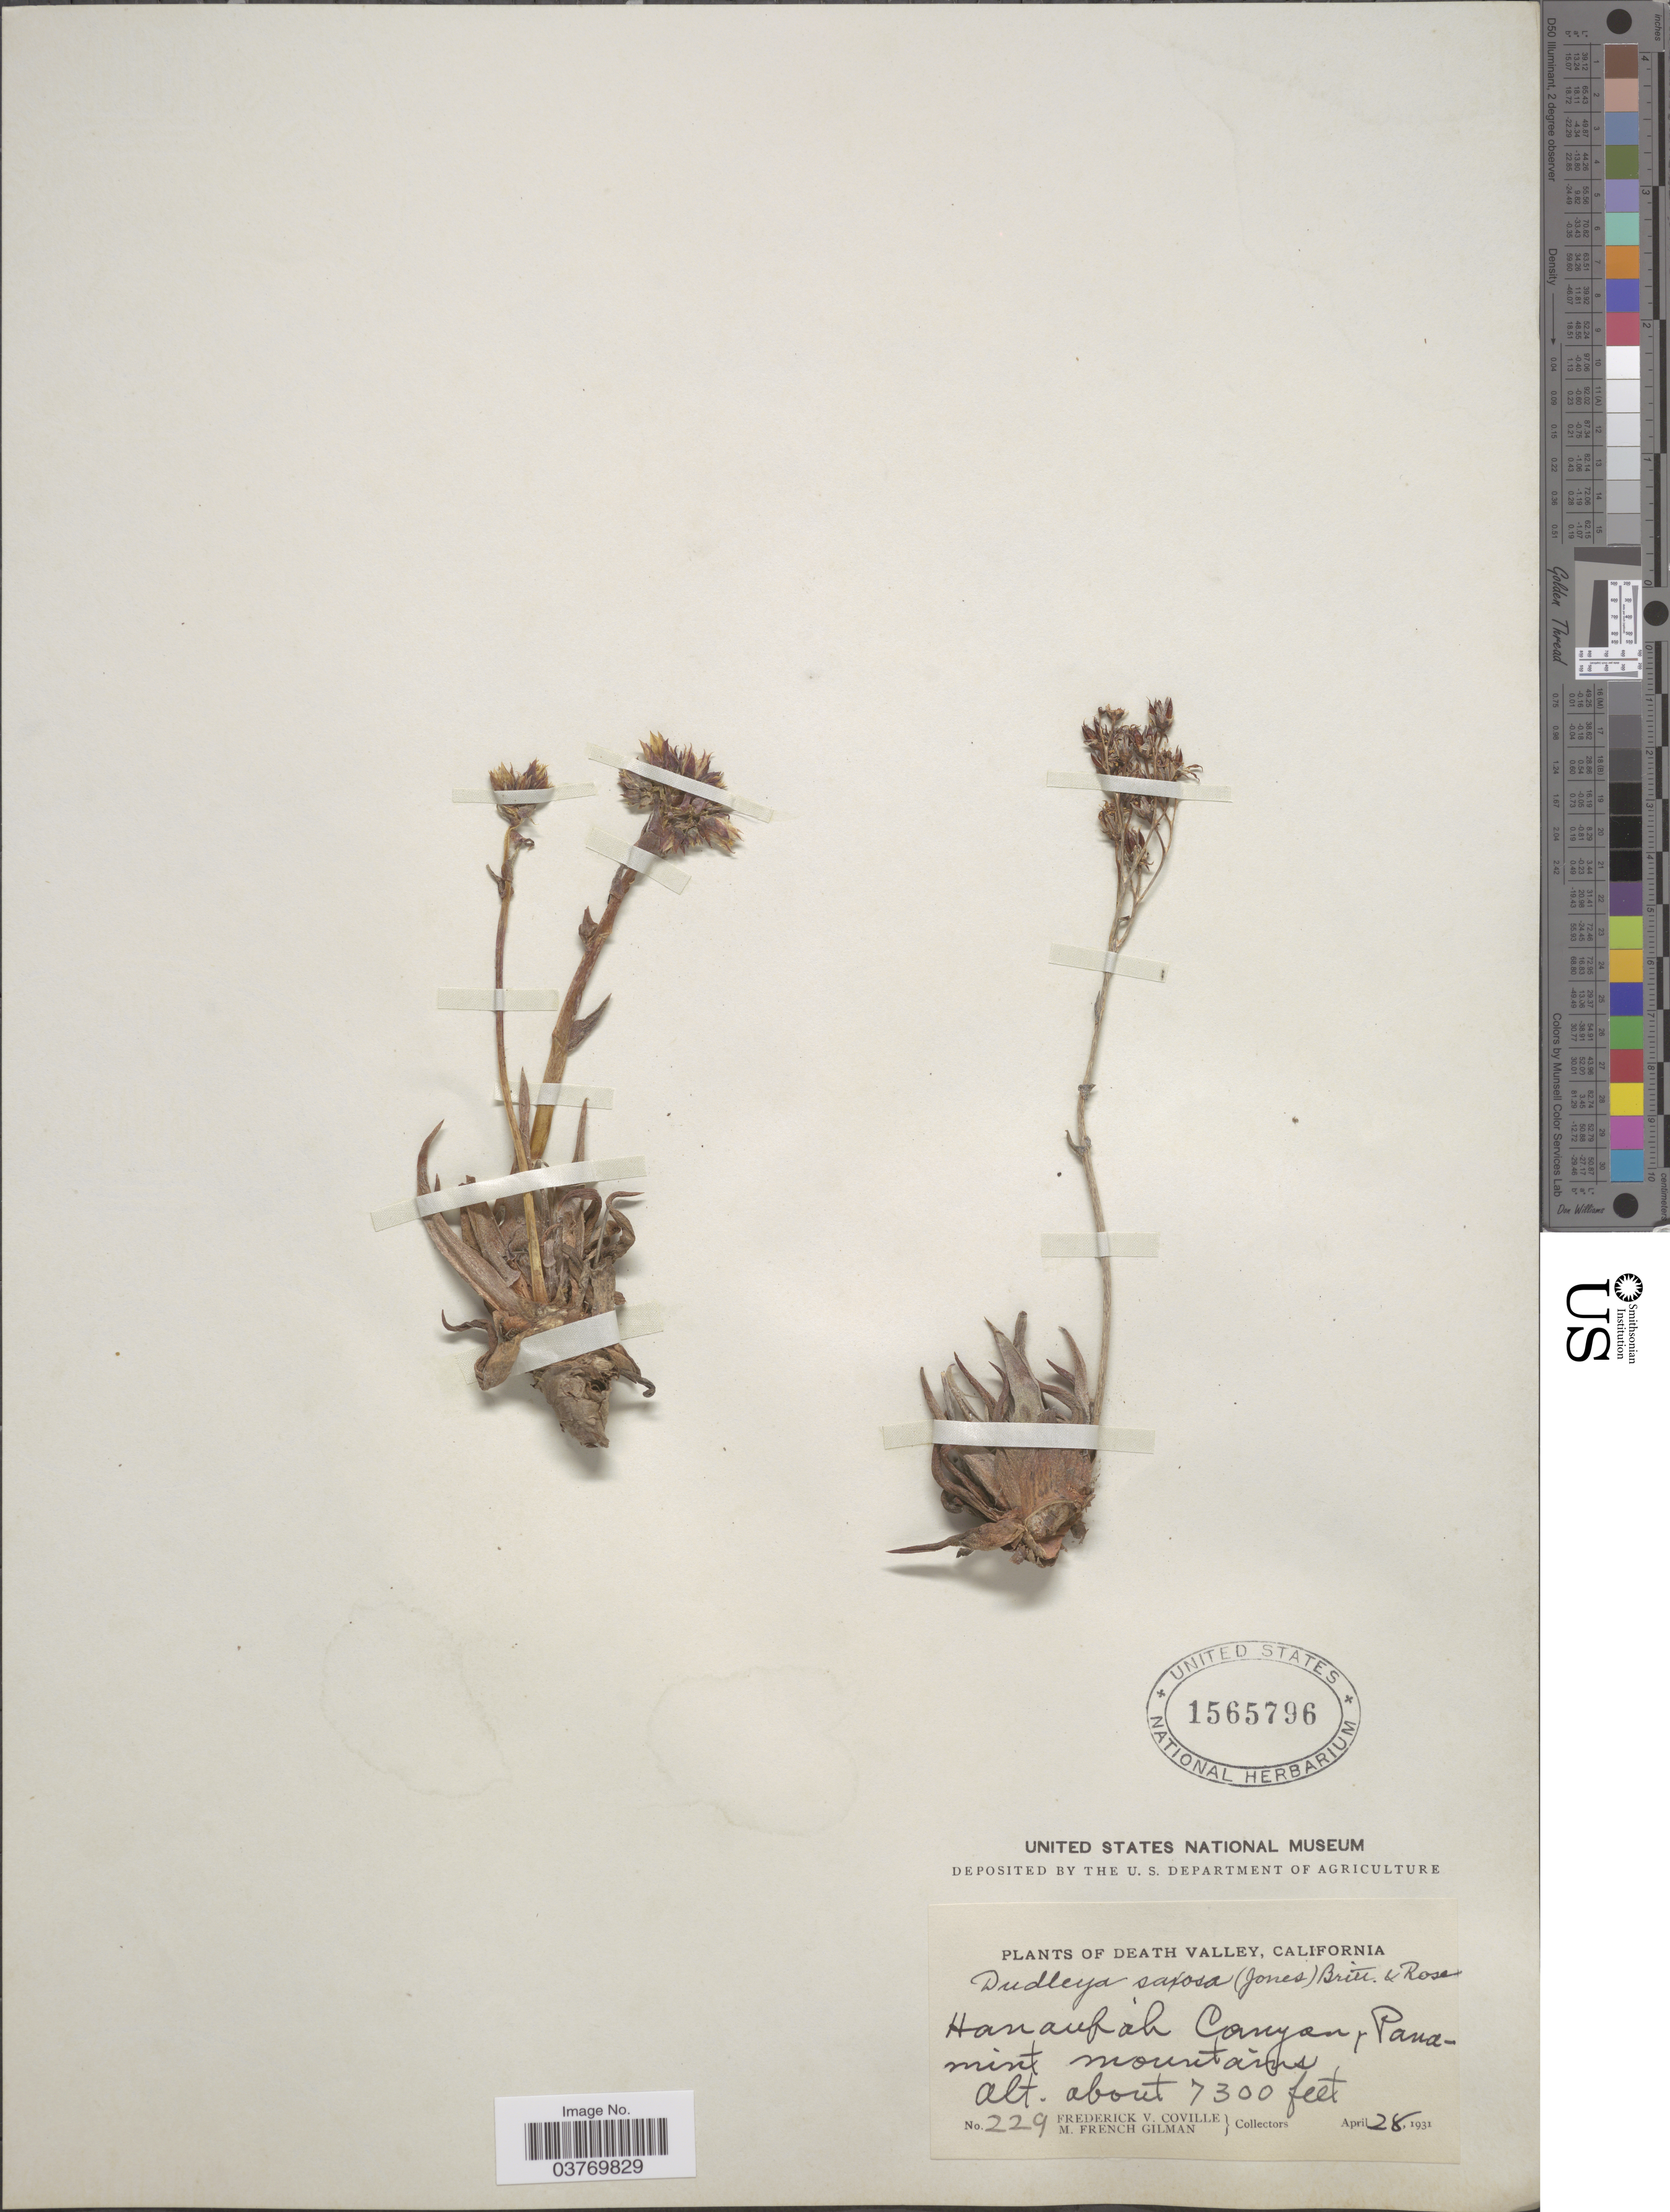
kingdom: Plantae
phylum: Tracheophyta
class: Magnoliopsida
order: Saxifragales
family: Crassulaceae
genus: Dudleya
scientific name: Dudleya saxosa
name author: (M.E. Jones) Britton & Rose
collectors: F. V. Coville & M. F. Gilman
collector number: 229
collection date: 1931-04-28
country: United States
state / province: California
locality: Death Valley. Hanaupah Canyon, Panamint mountains.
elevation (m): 2225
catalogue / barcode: US 1565796